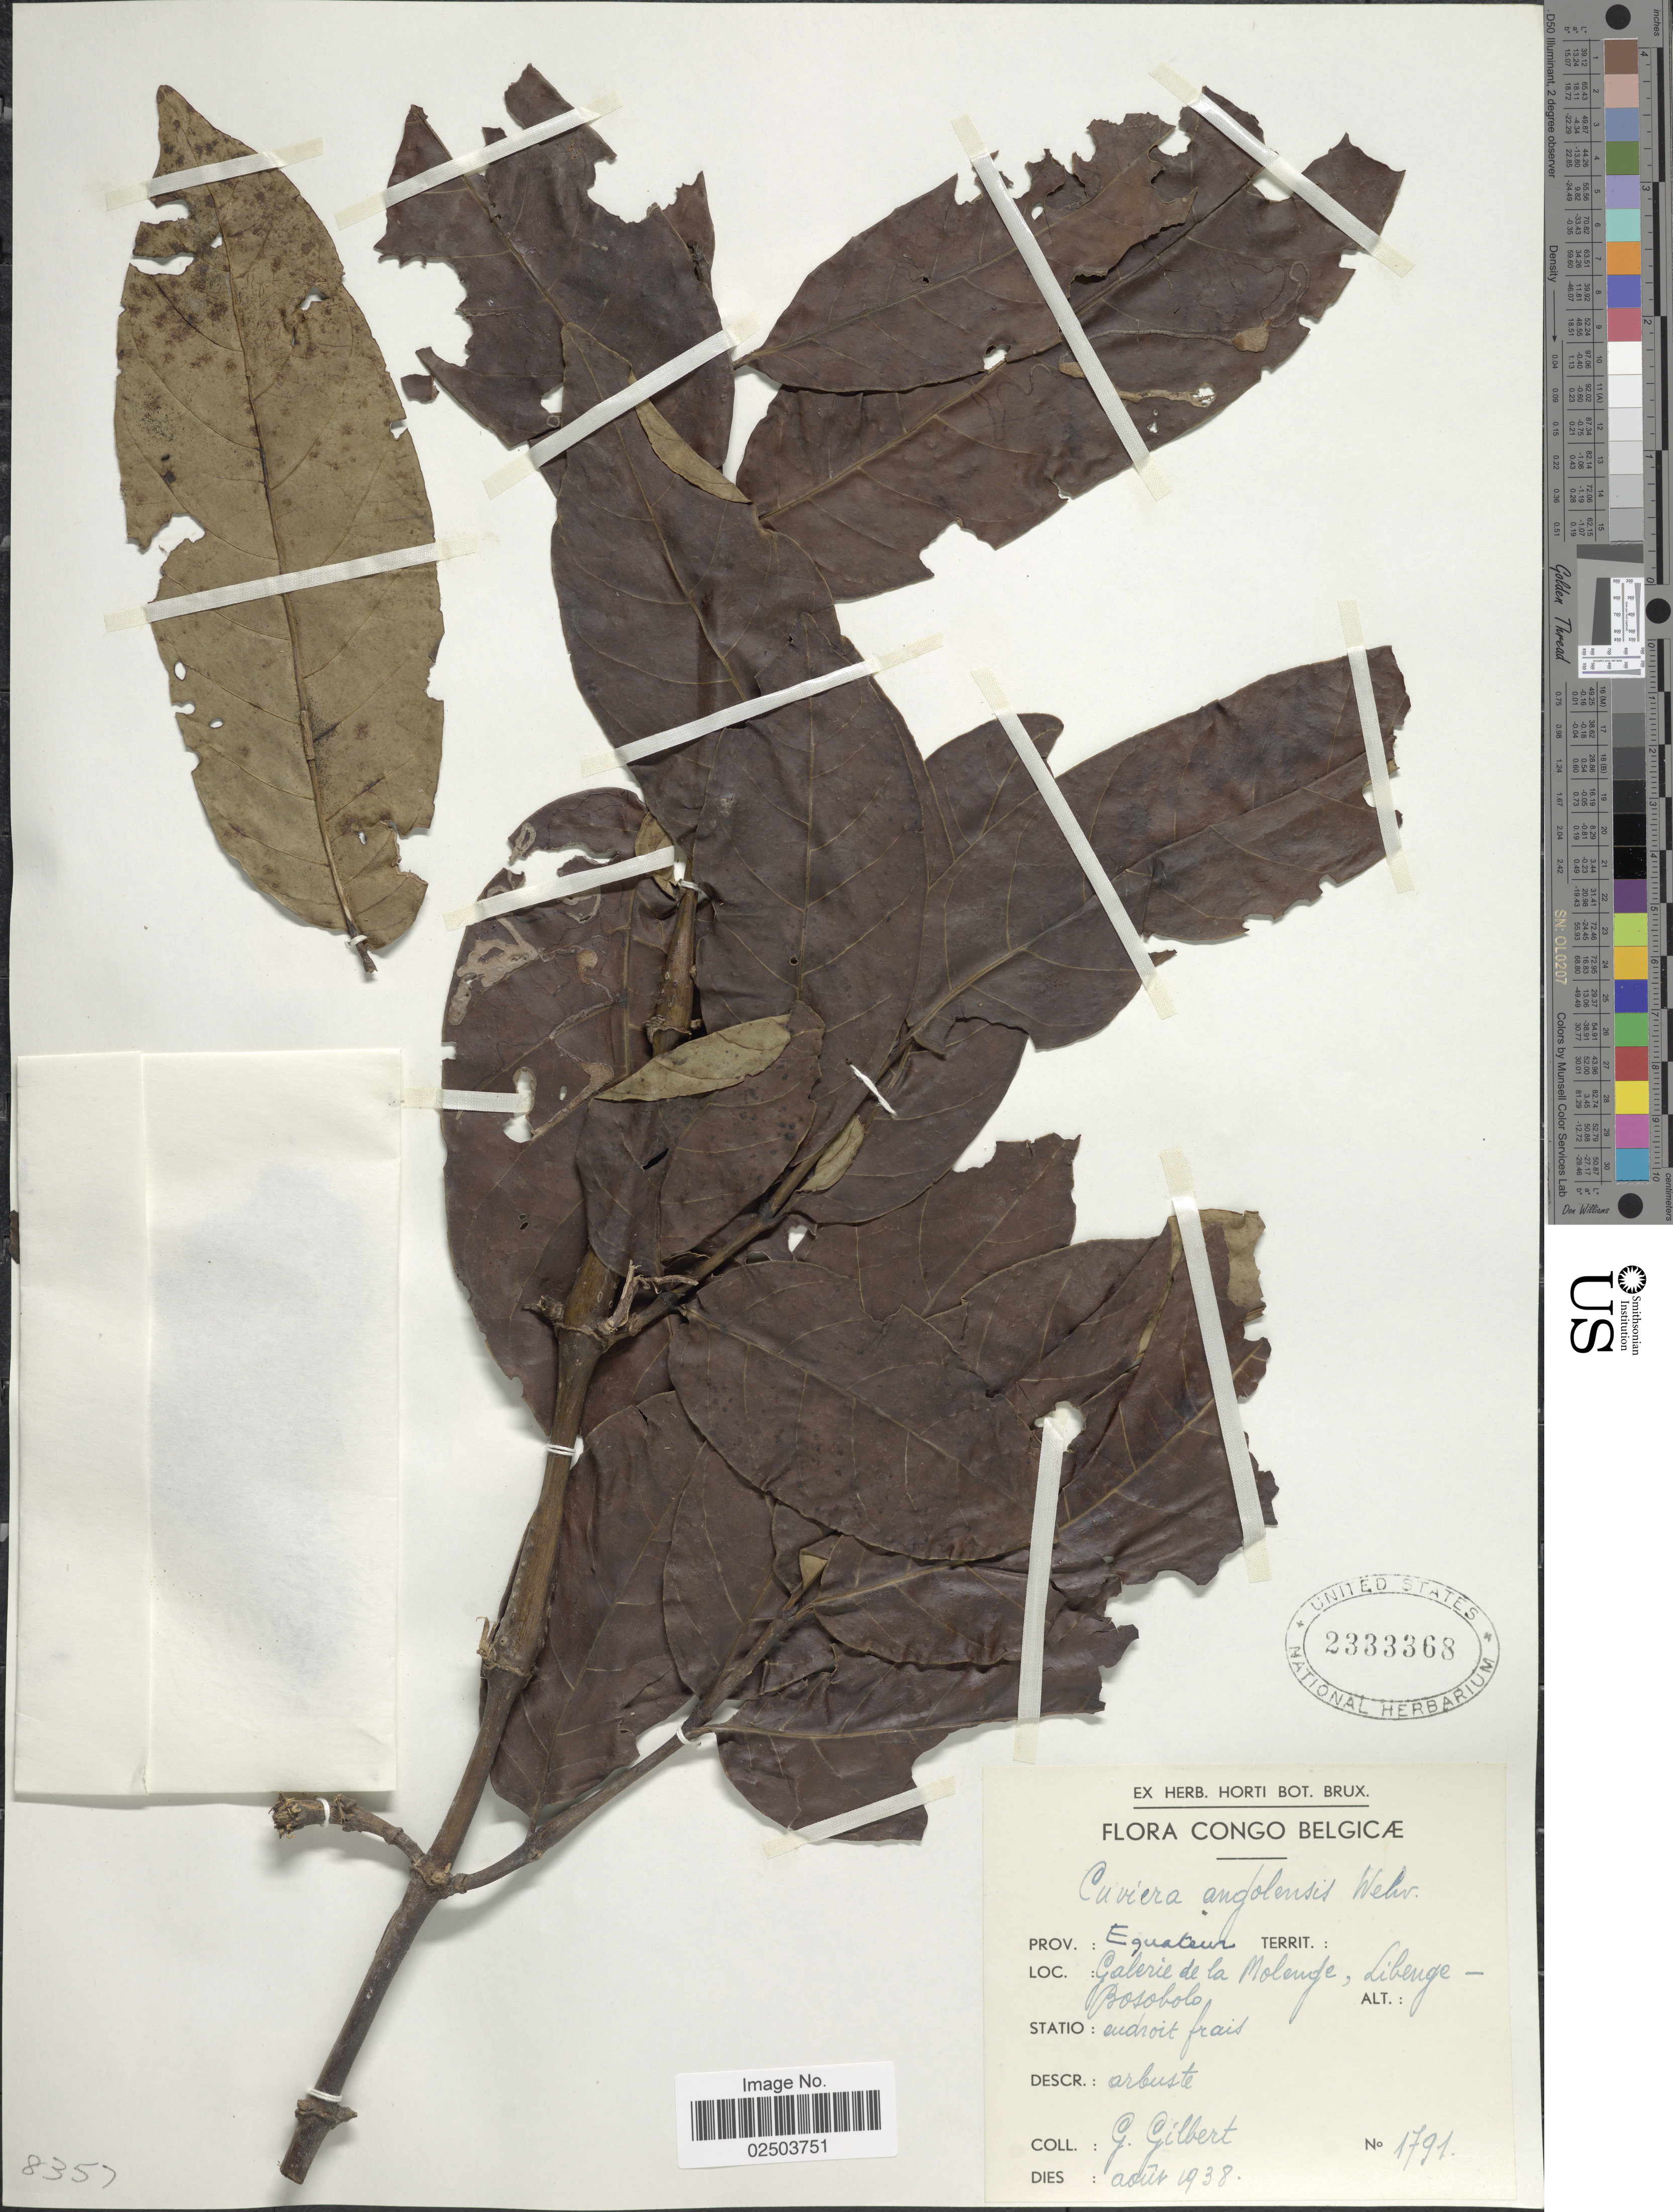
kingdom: Plantae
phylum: Tracheophyta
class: Magnoliopsida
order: Gentianales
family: Rubiaceae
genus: Cuviera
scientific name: Cuviera angolensis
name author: Welw. ex K. Schum.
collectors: G. Gilbert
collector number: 1791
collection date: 1938-08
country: Congo, Democratic Republic of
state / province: Equateur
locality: Congo Belgicae. Prov.: Equateur, Galerie de la Molenge, Libenge - Bosobolo.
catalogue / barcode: US 2333368